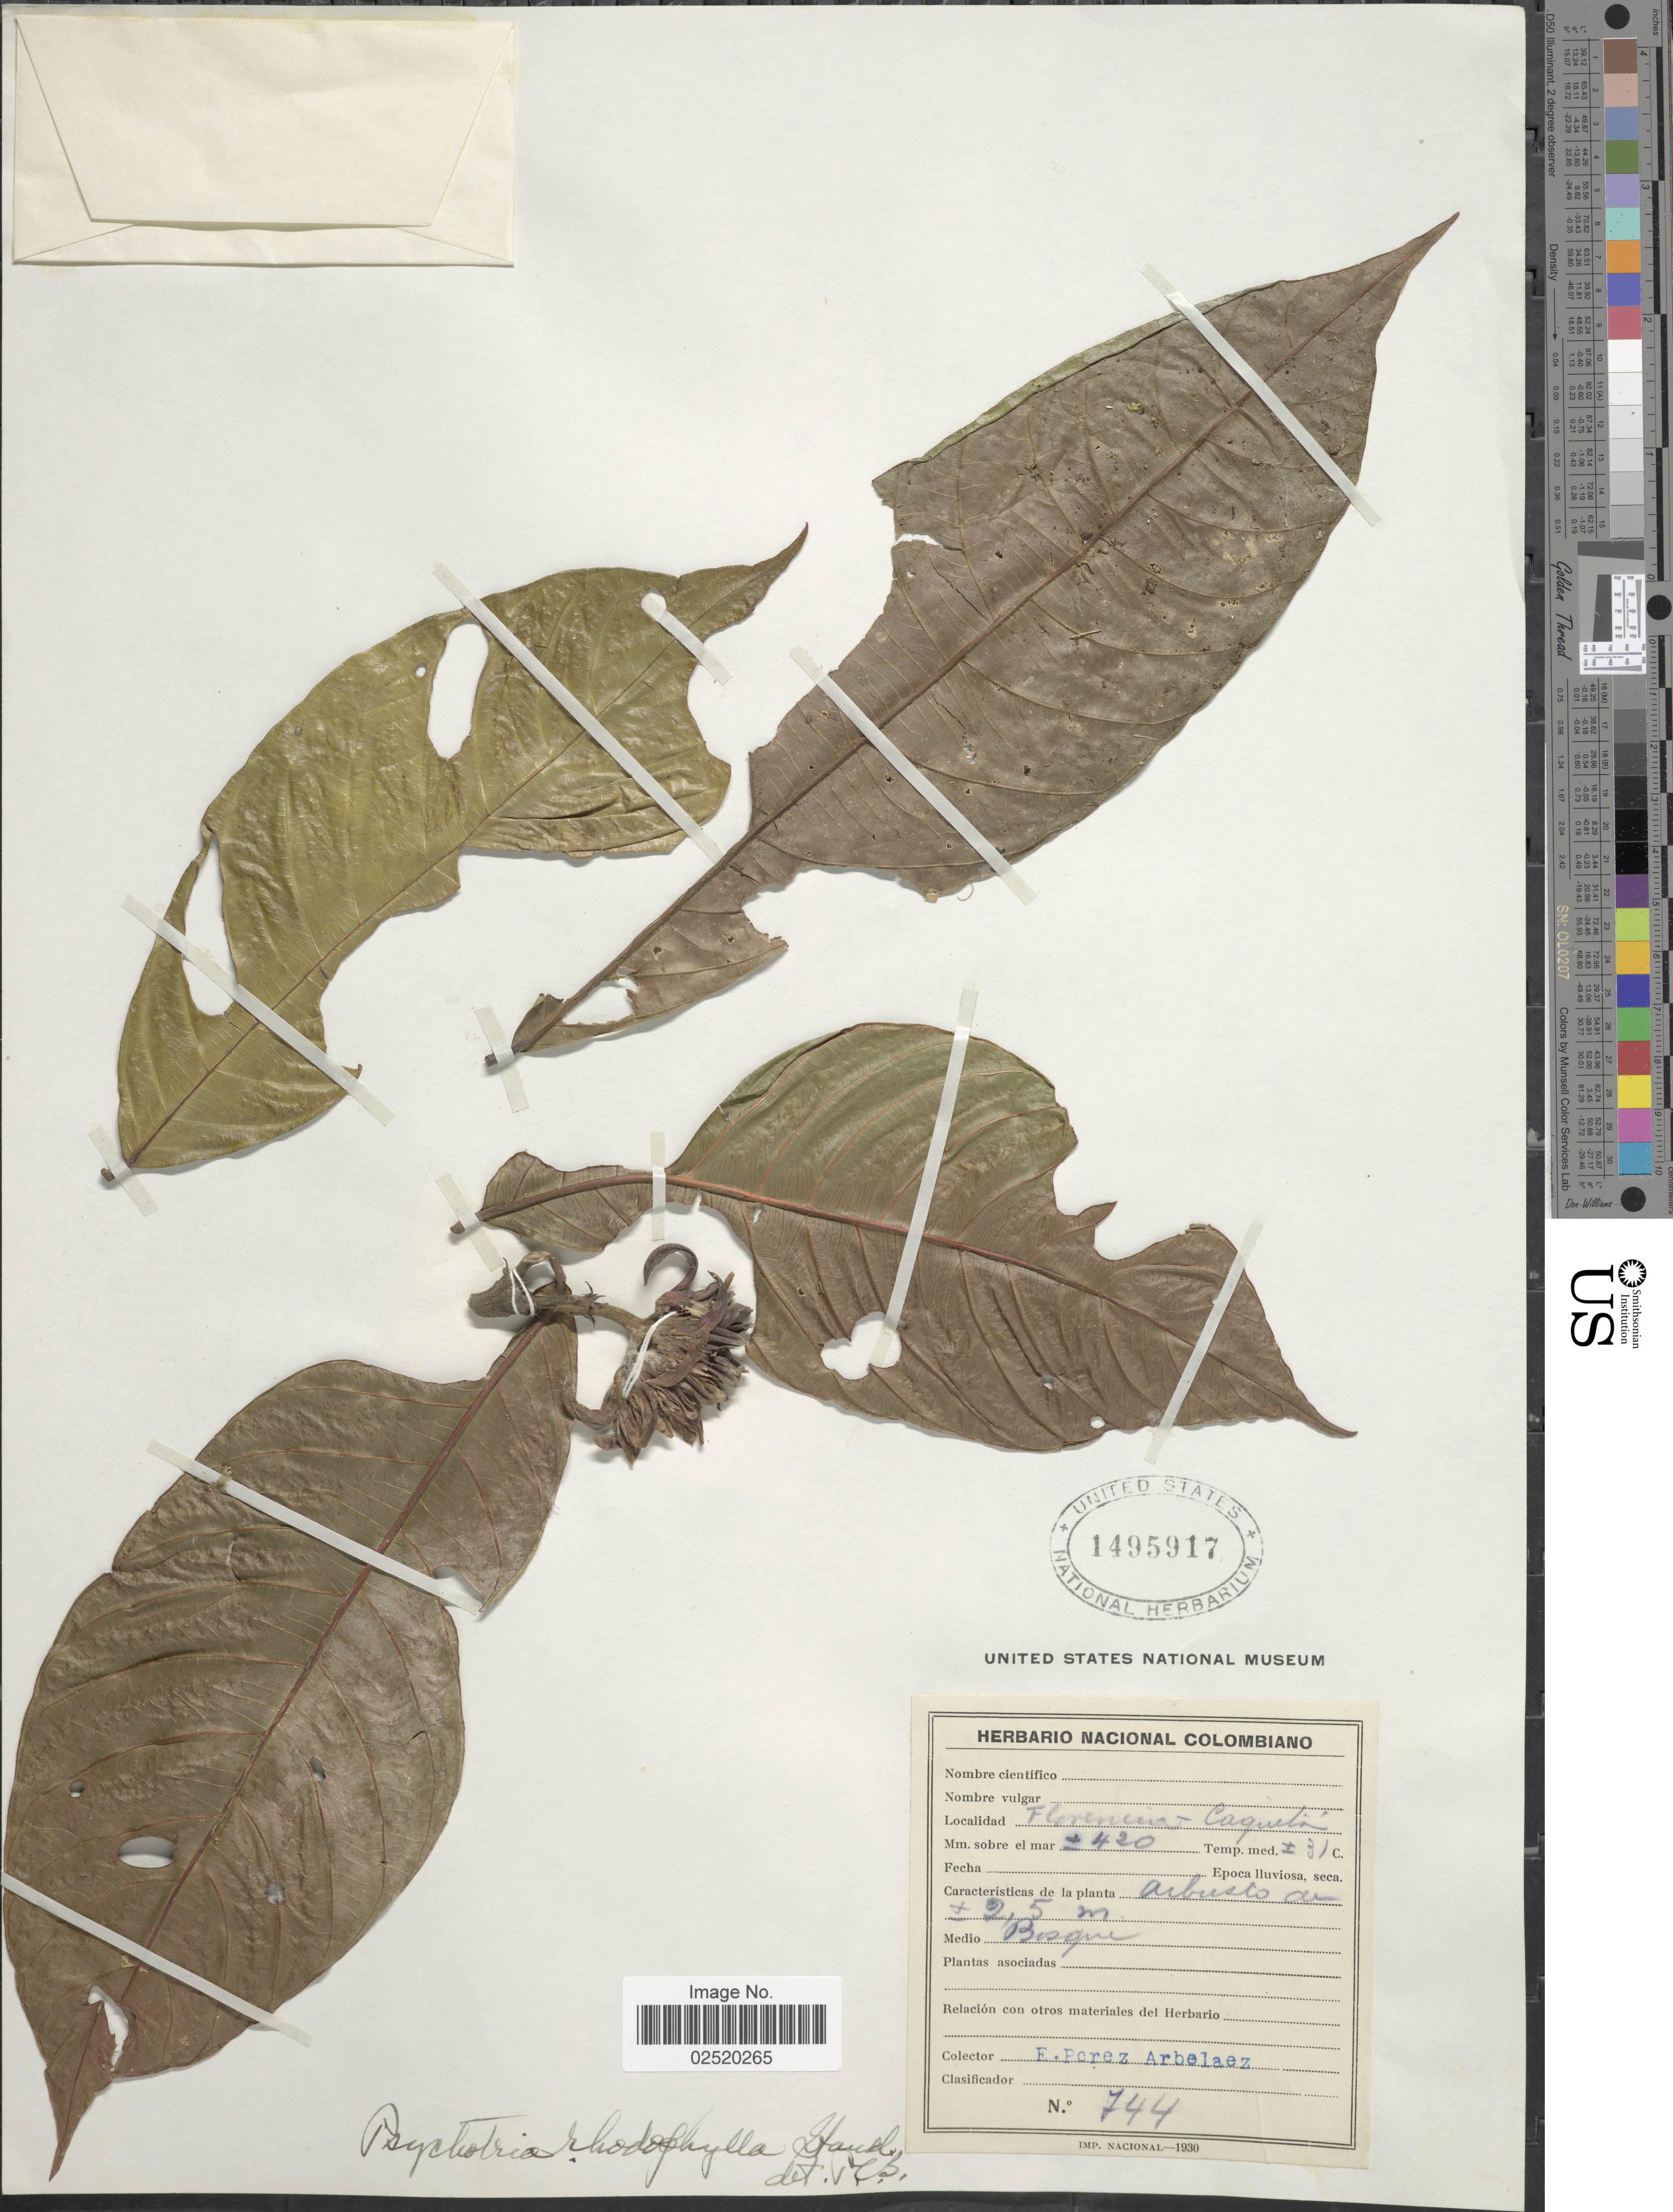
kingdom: Plantae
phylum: Tracheophyta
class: Magnoliopsida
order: Gentianales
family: Rubiaceae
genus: Psychotria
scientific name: Psychotria rhodophylla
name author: Standl.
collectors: E. Pérez Arbeláez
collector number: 744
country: Colombia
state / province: Caquetá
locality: Florencina, Caqueta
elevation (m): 420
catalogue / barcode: US 1495917